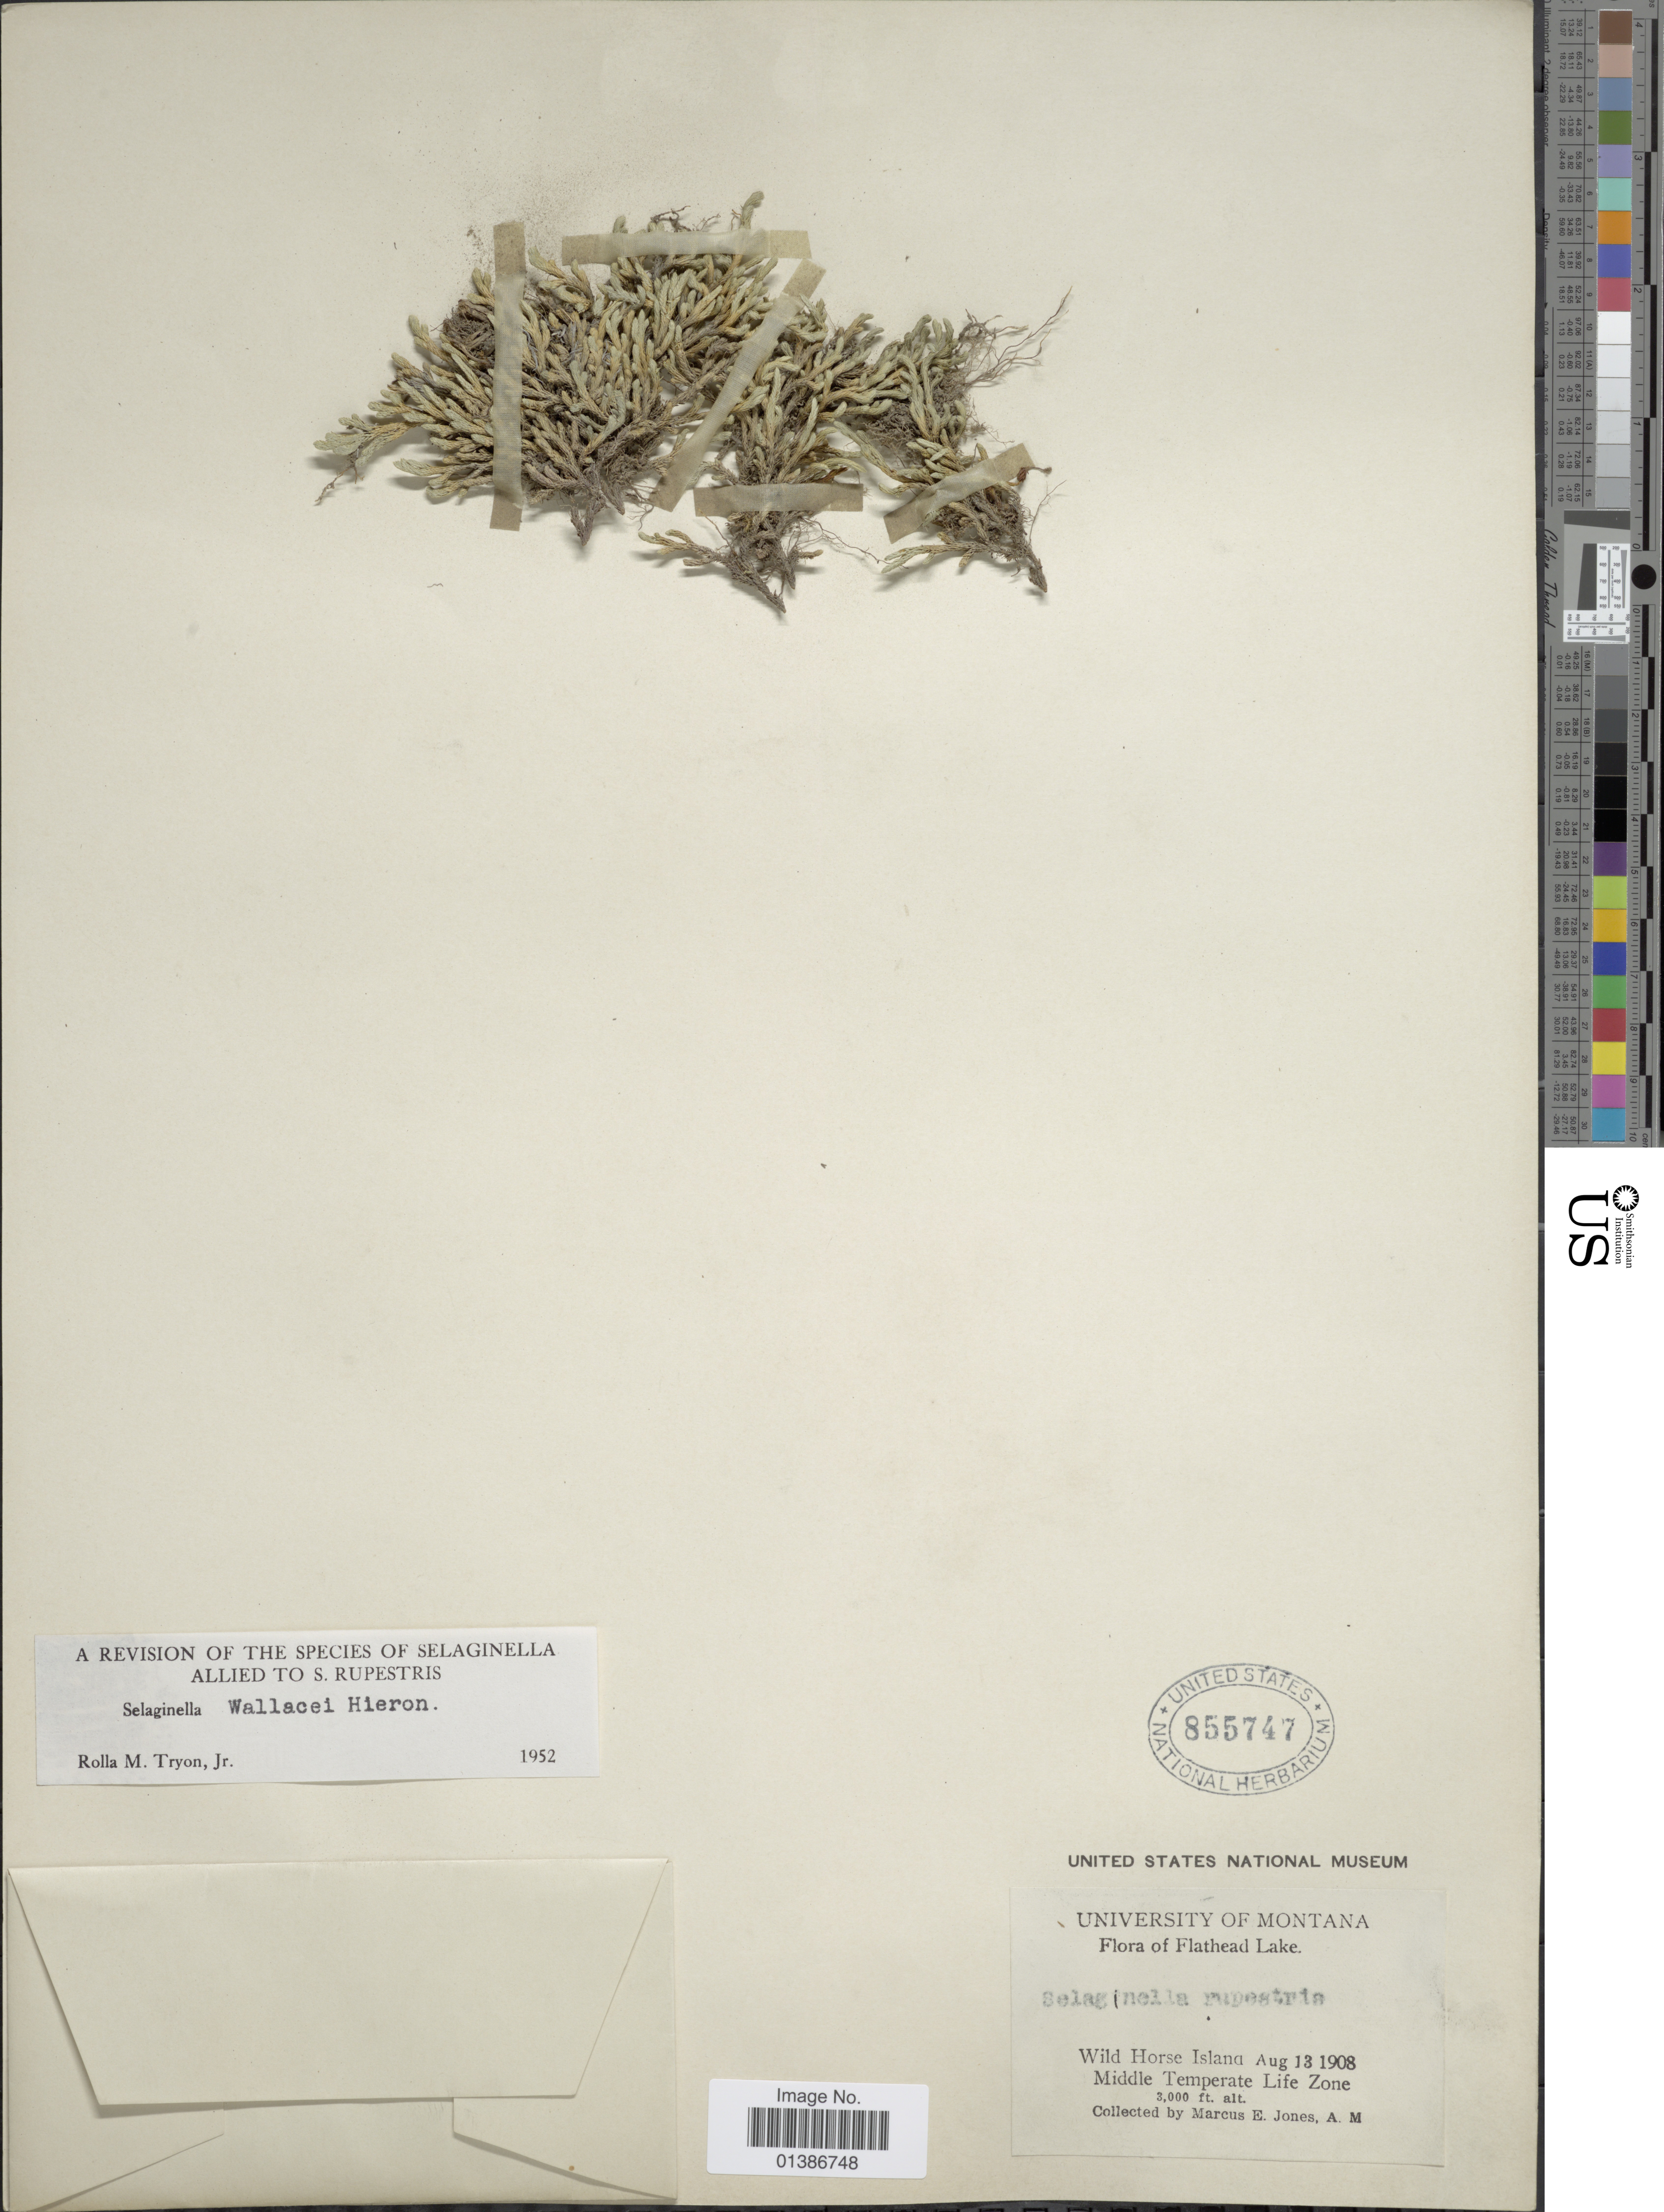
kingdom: Plantae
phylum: Tracheophyta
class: Lycopodiopsida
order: Selaginellales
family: Selaginellaceae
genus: Selaginella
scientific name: Selaginella wallacei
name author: Hieron.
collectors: M. E. Jones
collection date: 1908-08-13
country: United States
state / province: Montana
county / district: Lake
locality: Flathead Lake. Wild Horse Island. Middle Temperate Life Zone.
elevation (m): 914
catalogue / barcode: US 855747